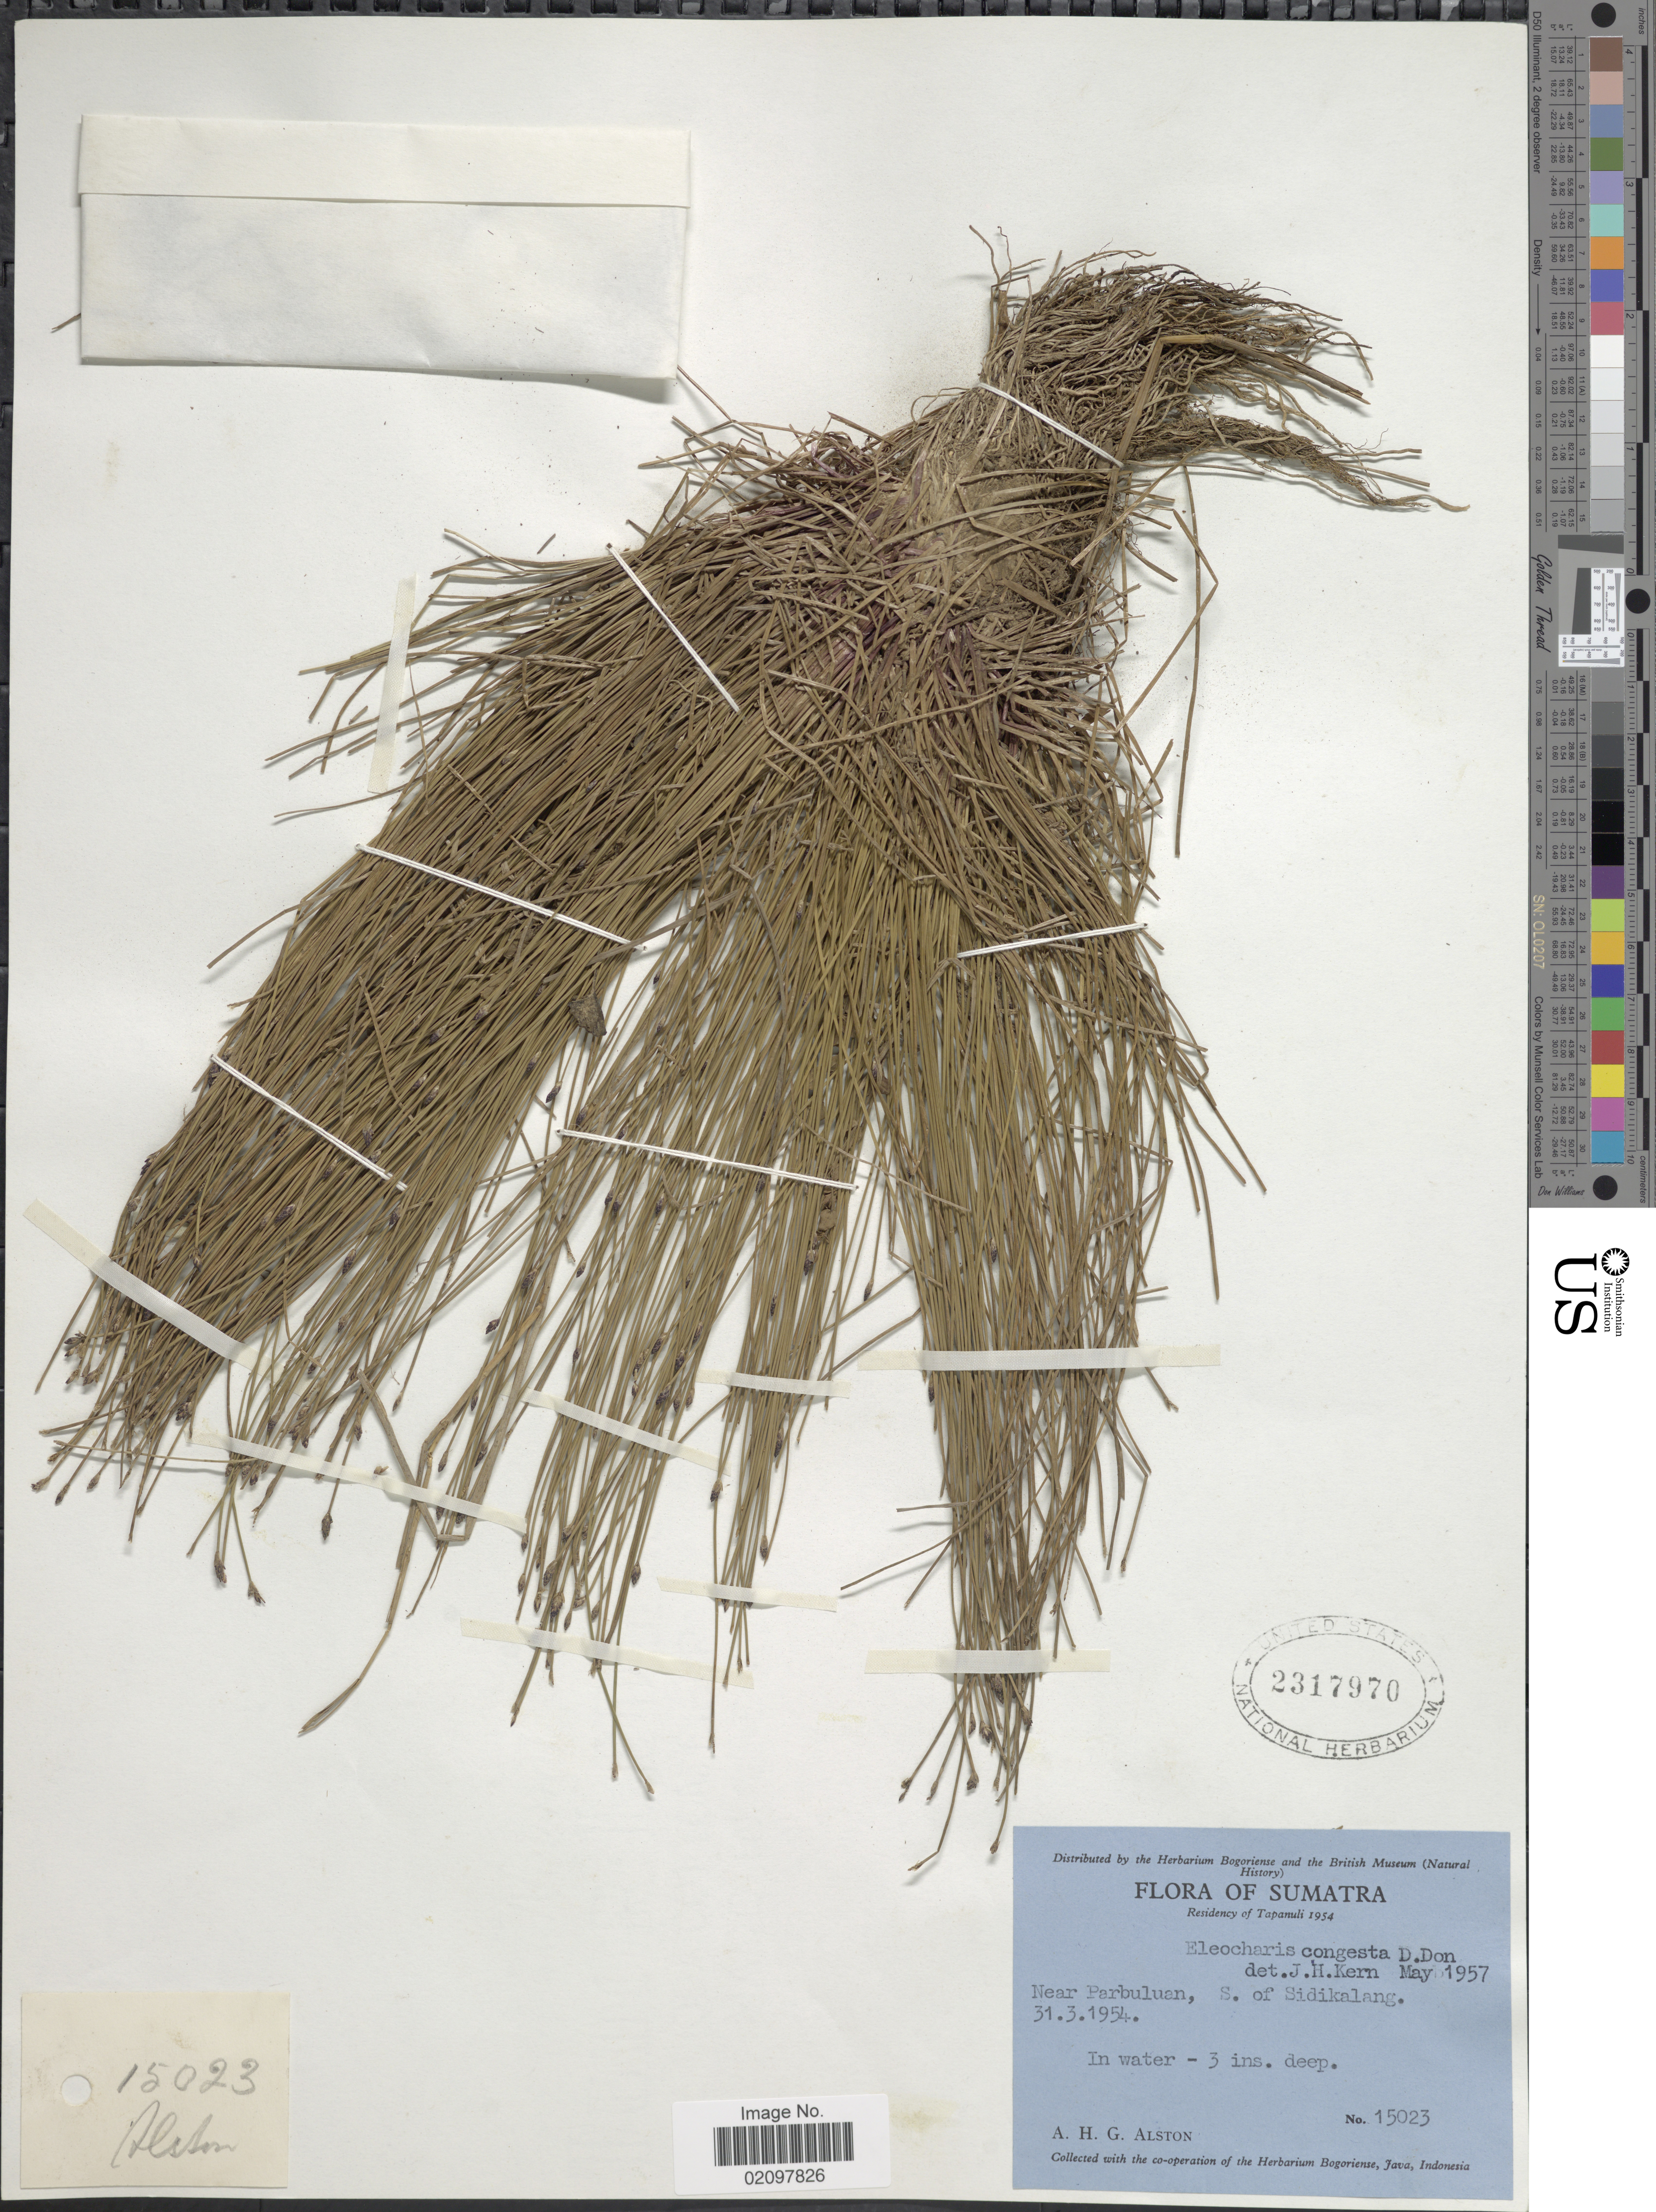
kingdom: Plantae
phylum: Tracheophyta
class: Liliopsida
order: Poales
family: Cyperaceae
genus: Eleocharis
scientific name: Eleocharis congesta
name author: D. Don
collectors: A. H. Alston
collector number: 15023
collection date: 1954-03-31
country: Indonesia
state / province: Sumatra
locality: Near Parbuluan, S. of Sidikalang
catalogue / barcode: US 2317970